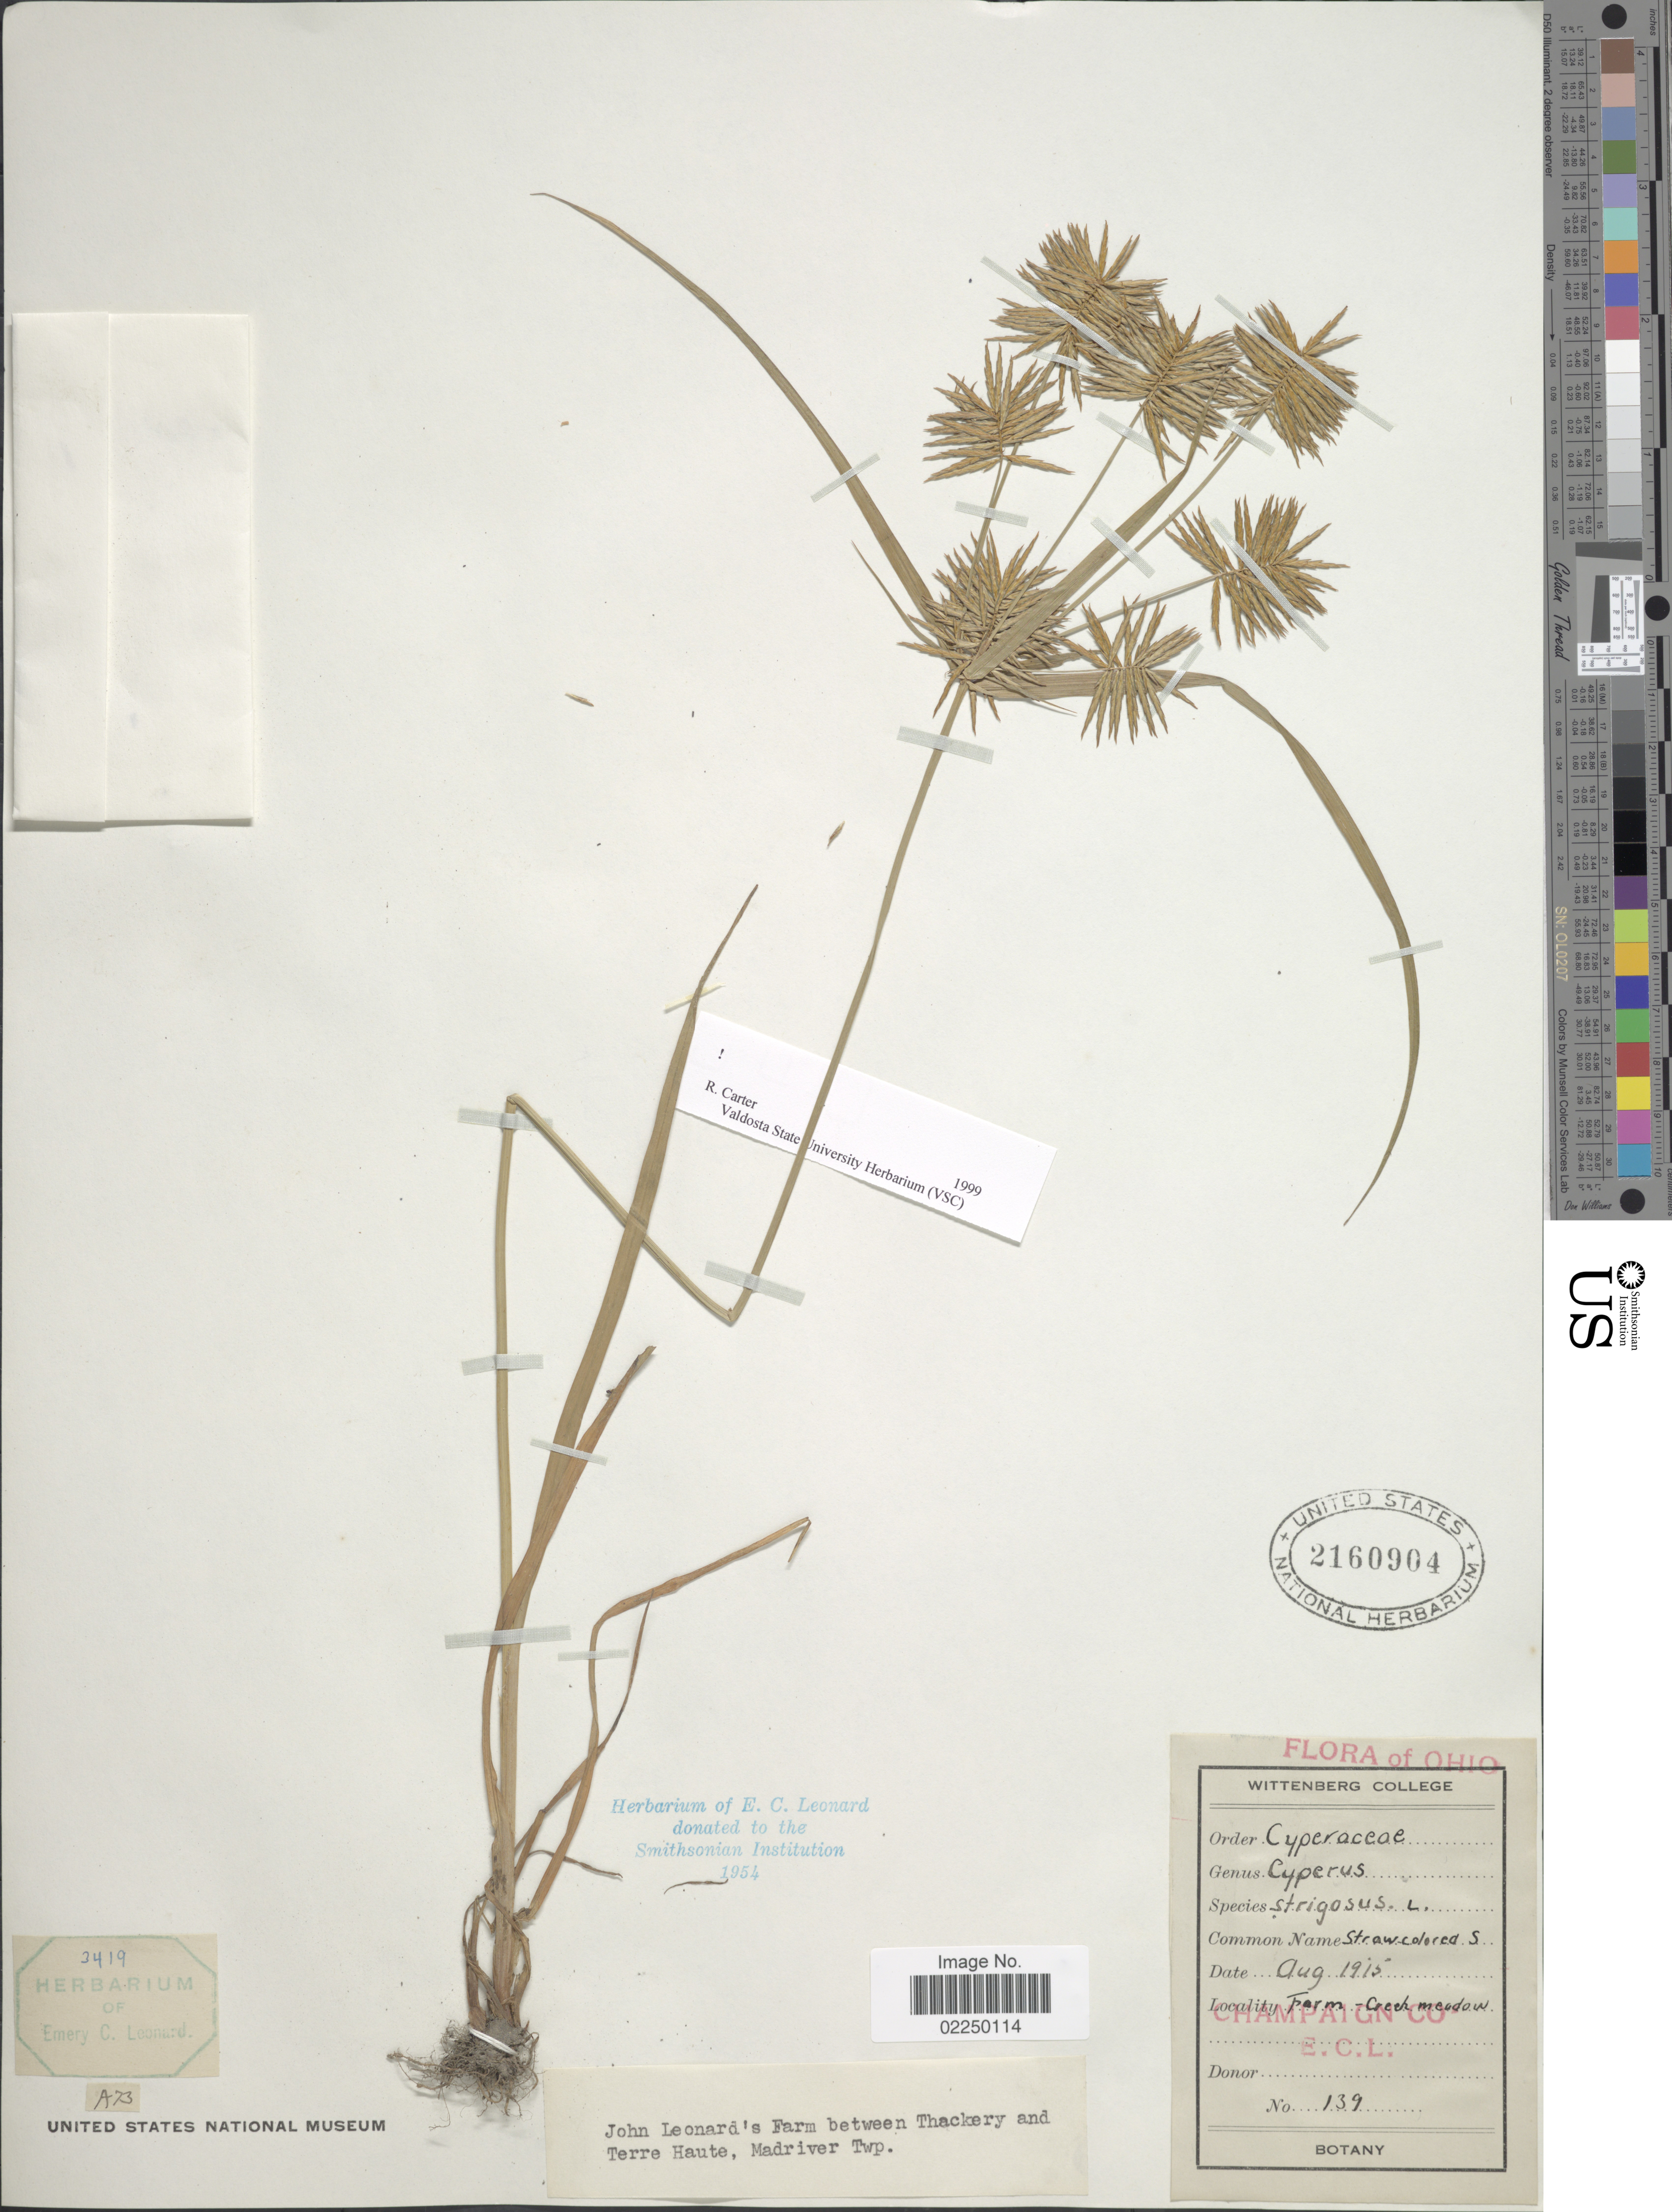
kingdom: Plantae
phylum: Tracheophyta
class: Liliopsida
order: Poales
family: Cyperaceae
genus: Cyperus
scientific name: Cyperus strigosus L.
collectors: E. C. Leonard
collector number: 139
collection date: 1915-08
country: United States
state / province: Ohio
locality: Farm-Creek meadow, Champaign Co., E.C.L., John Leonard's Farm between Thackery and Terre Haute, Madriver Twp. [unsure placement]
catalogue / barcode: US 2160904